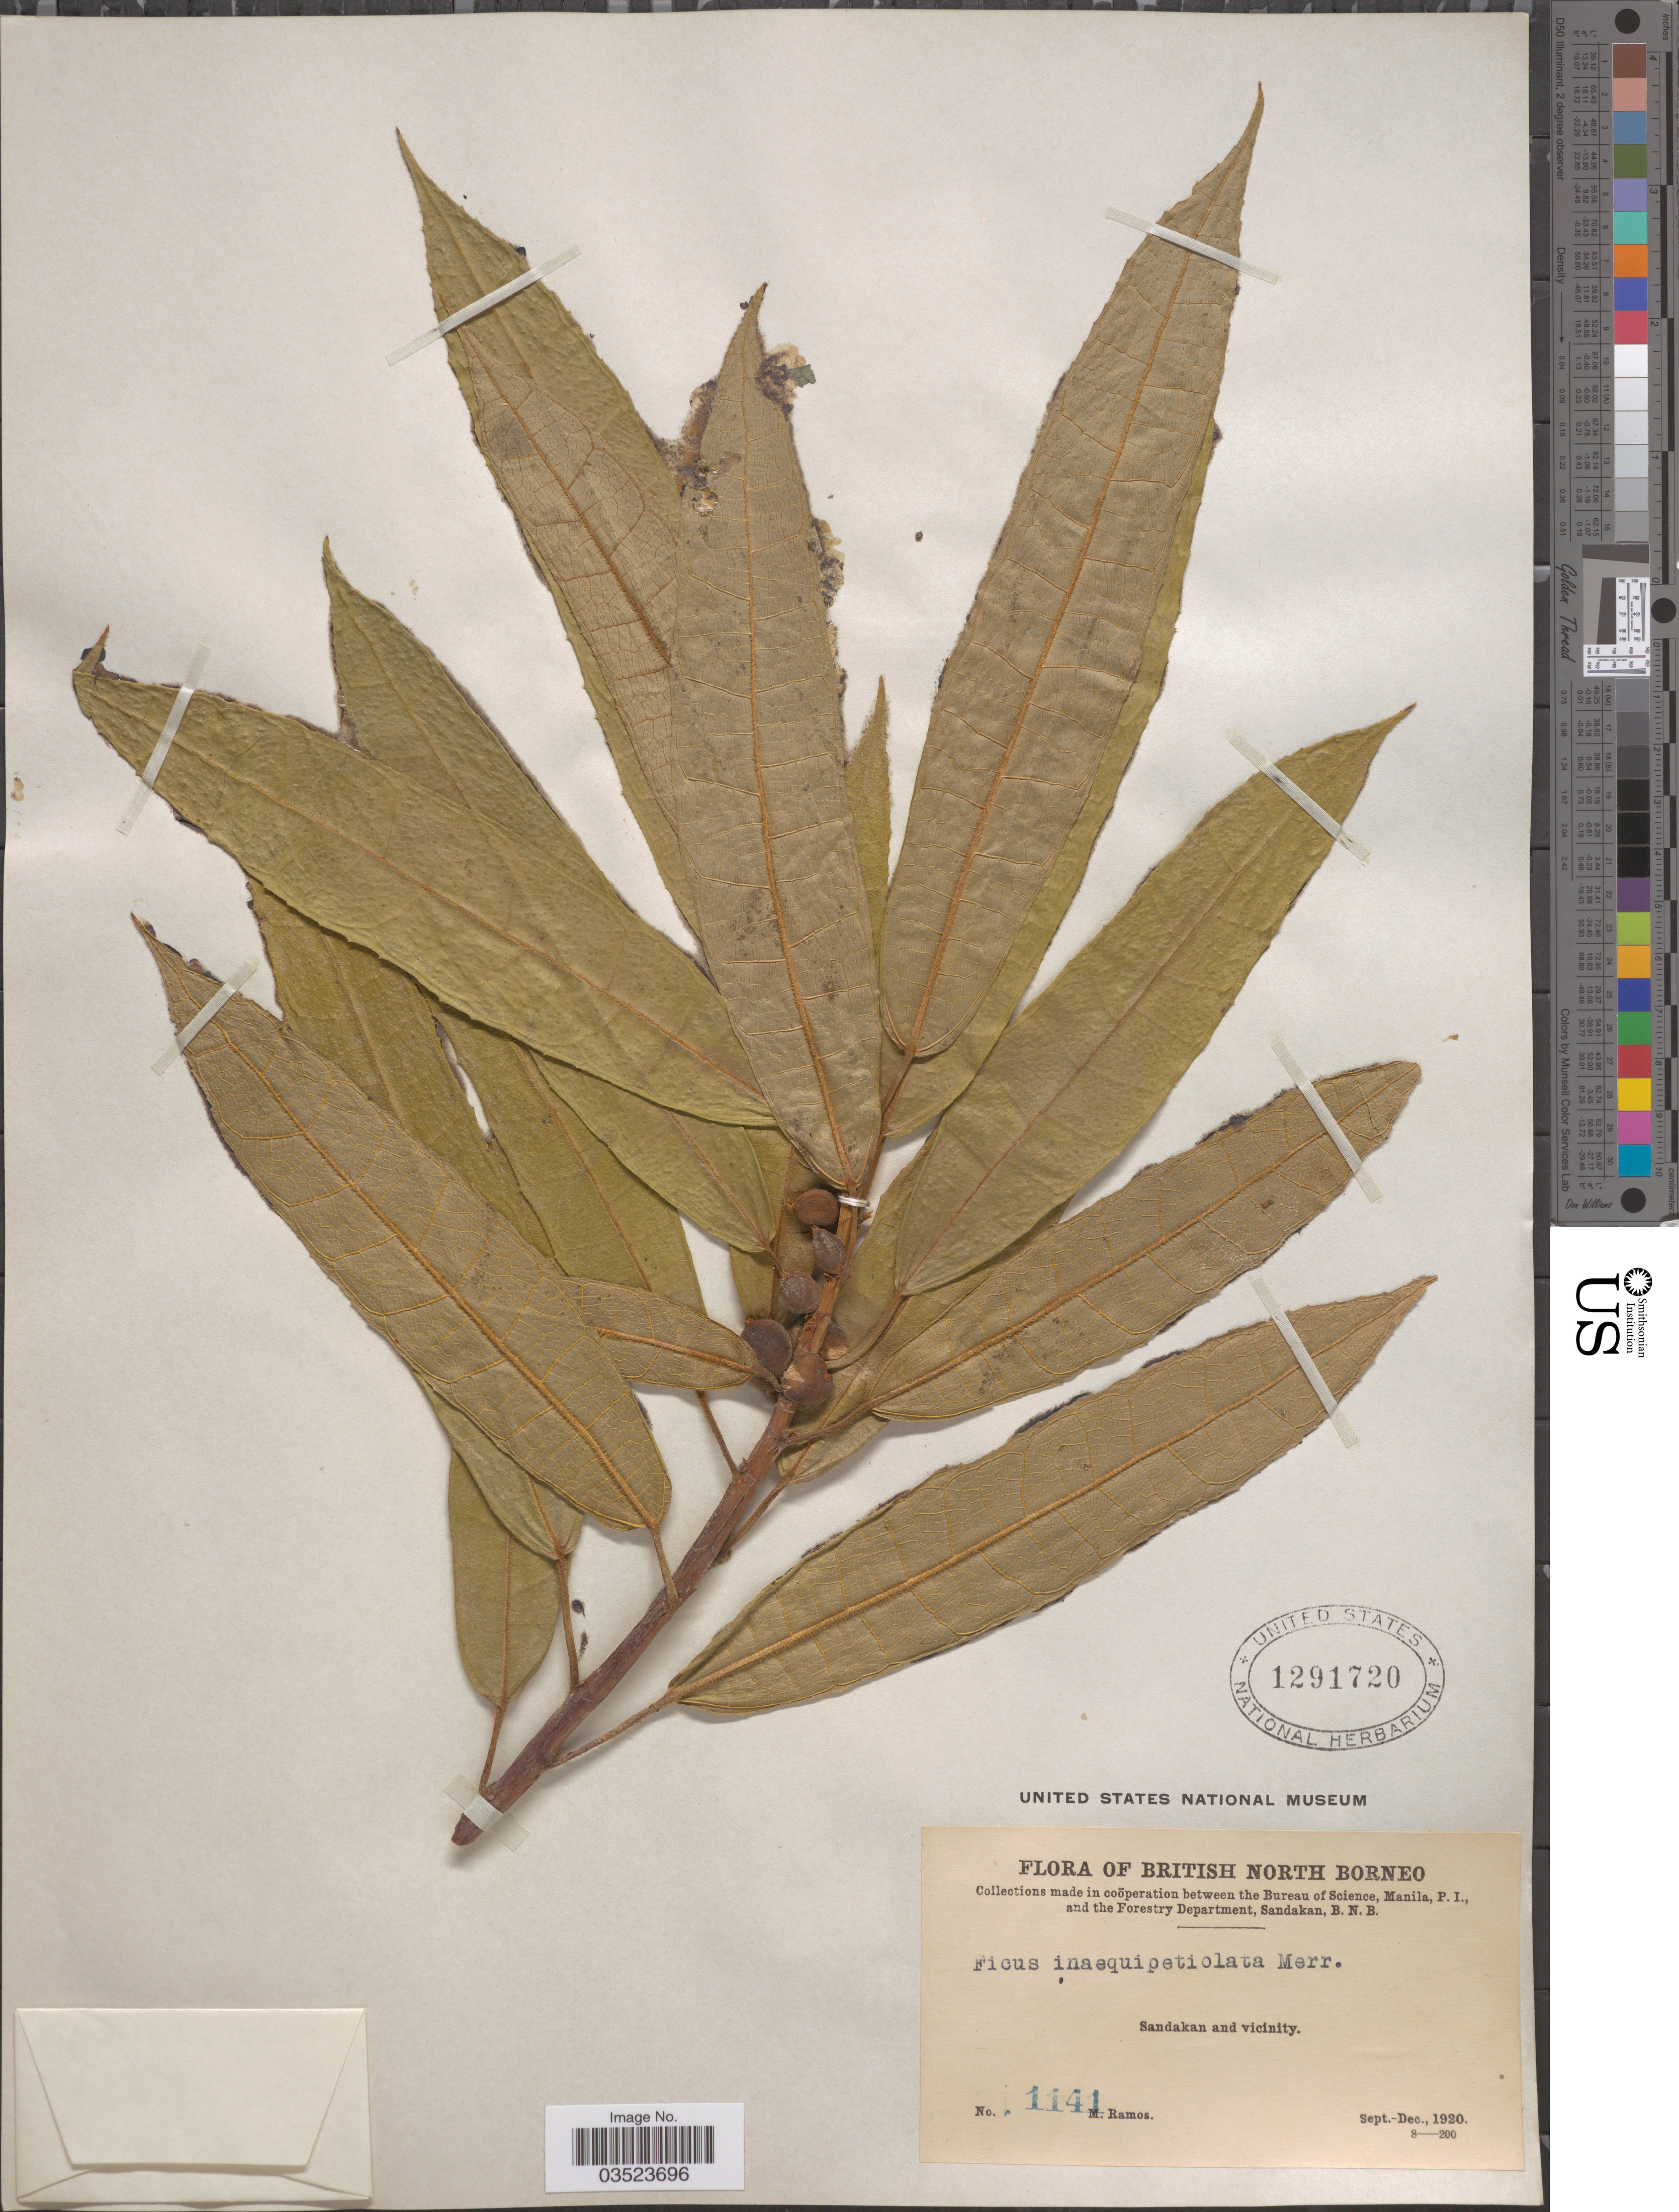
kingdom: Plantae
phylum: Tracheophyta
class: Magnoliopsida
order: Rosales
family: Moraceae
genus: Ficus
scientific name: Ficus inaequipetiolata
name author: Merr.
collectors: M. Ramos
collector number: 1141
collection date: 1920-09/1920-12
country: Malaysia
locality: British North Borneo. Sandakan and vicinity.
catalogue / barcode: US 1291720